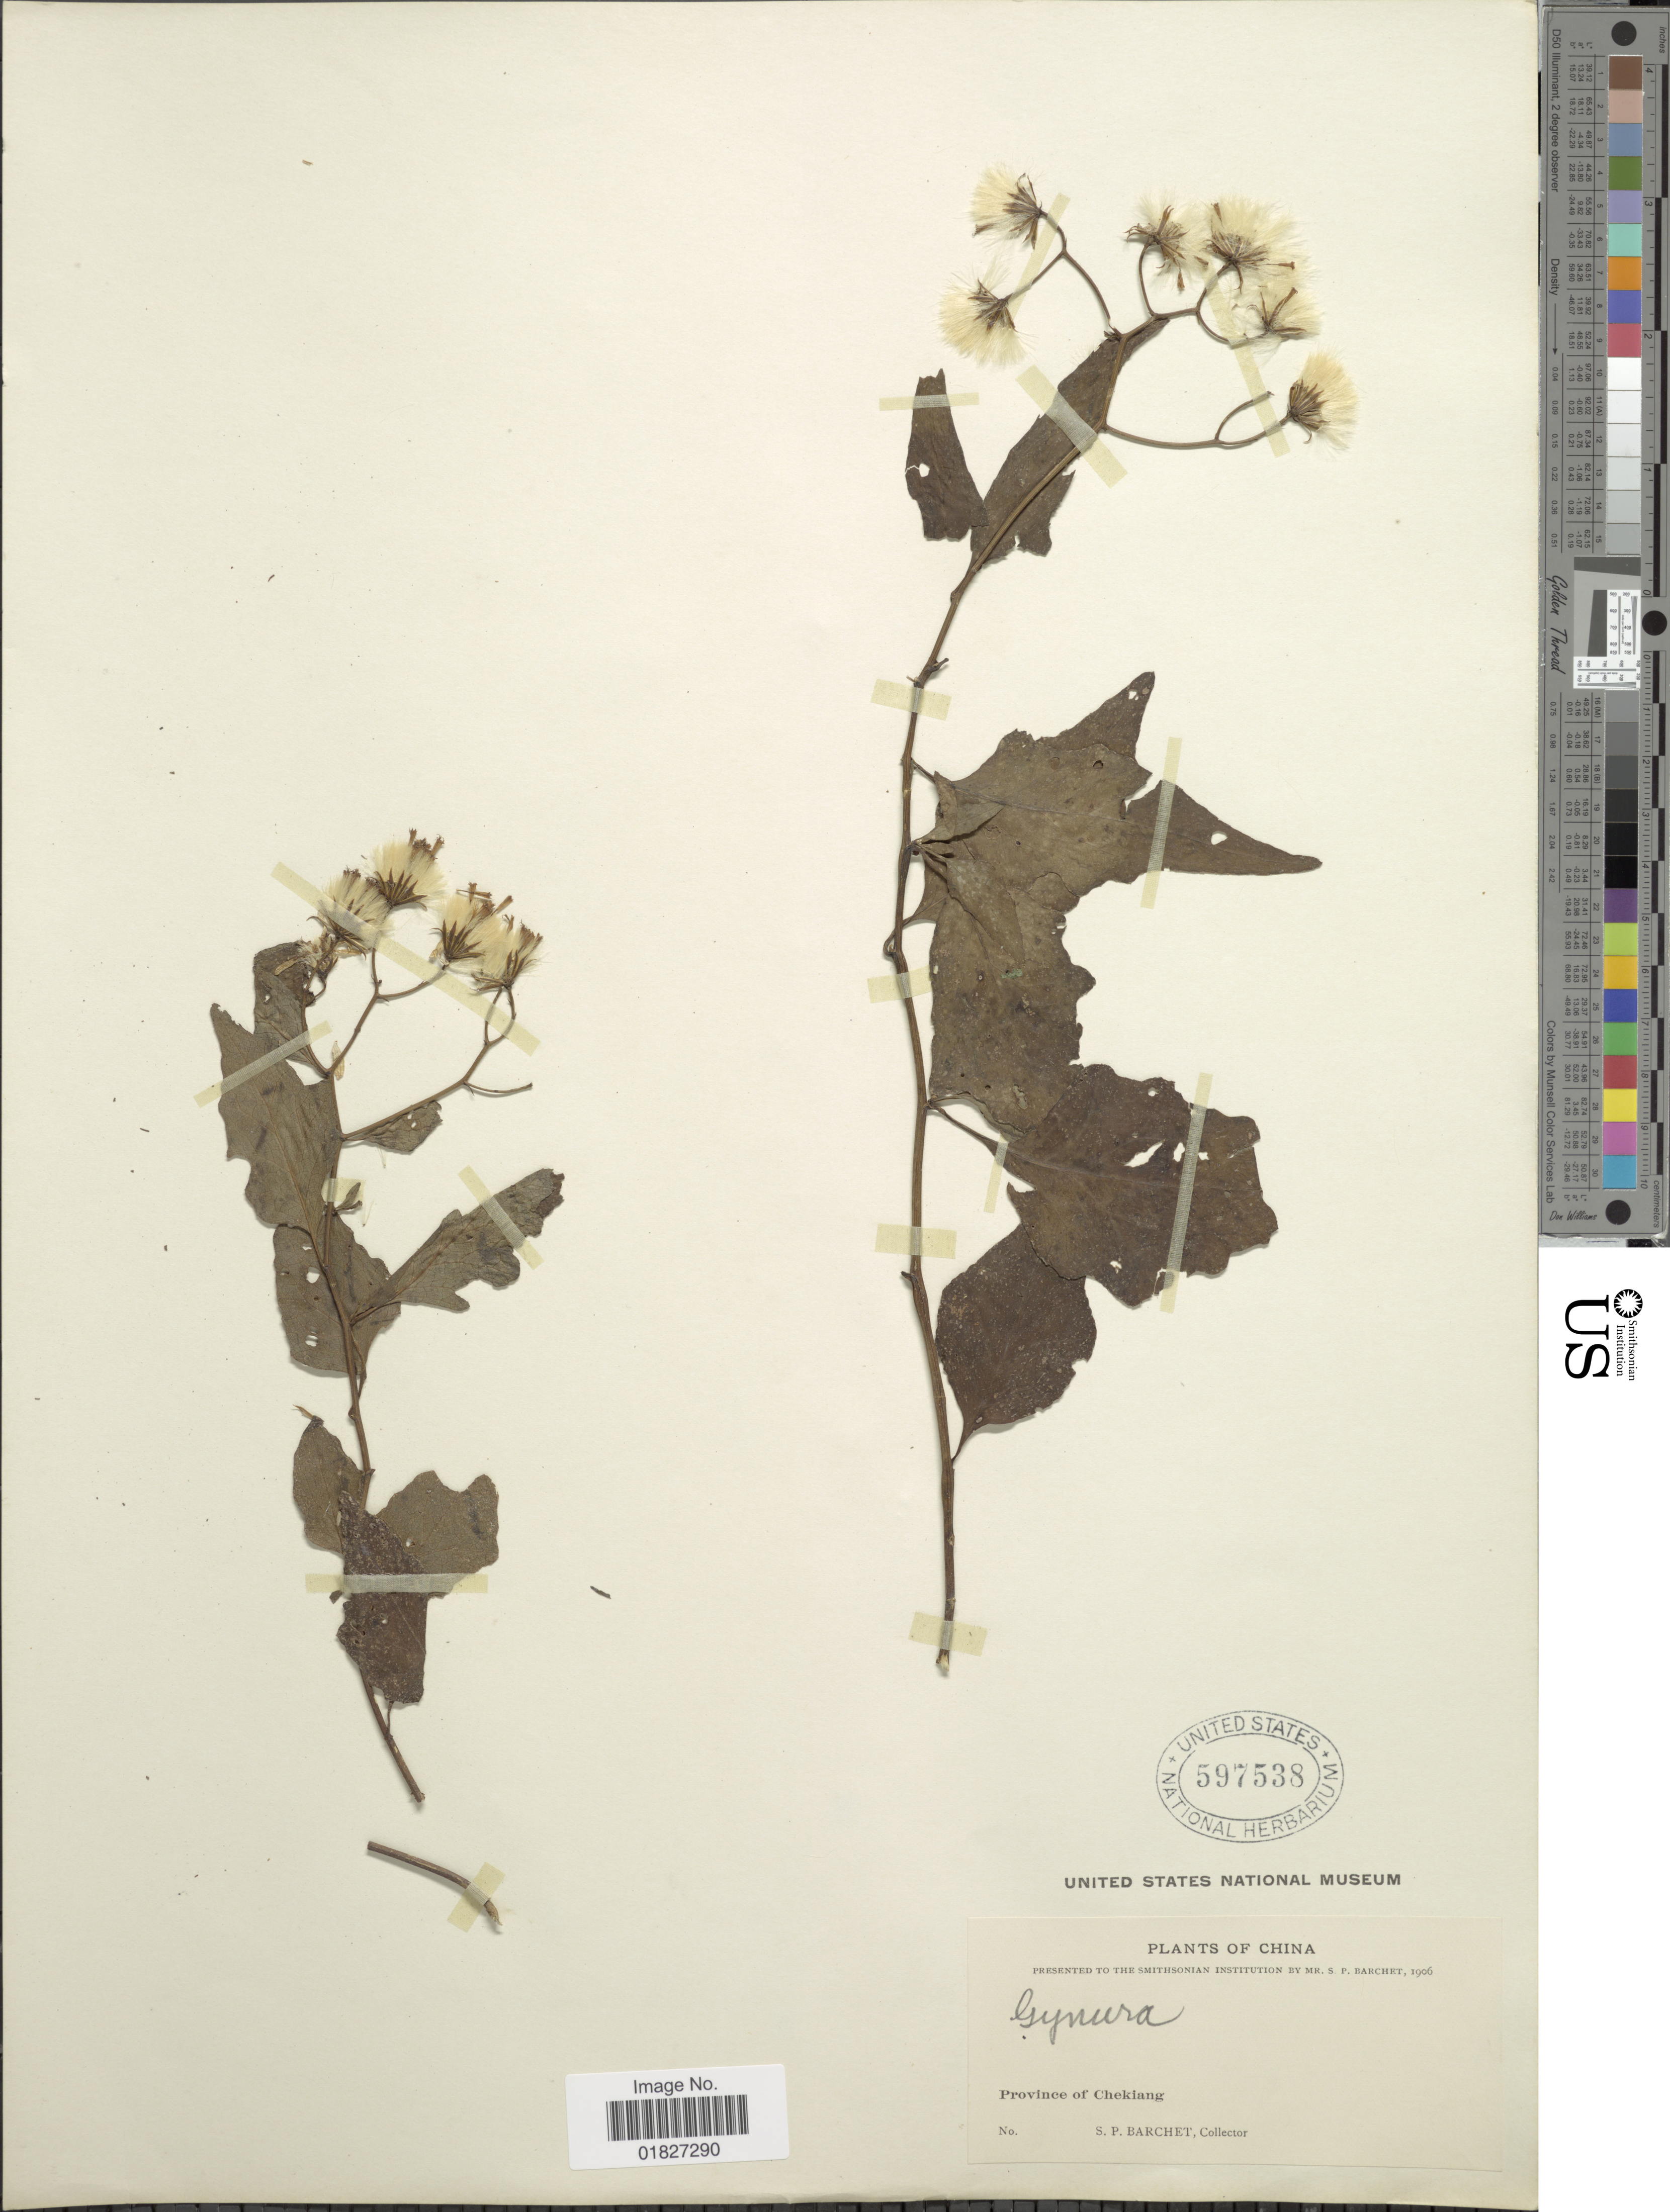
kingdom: Plantae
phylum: Tracheophyta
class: Magnoliopsida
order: Asterales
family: Asteraceae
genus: Gynura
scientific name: Gynura sp.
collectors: S. P. Barchet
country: China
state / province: Zhejiang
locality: Province of Chekiang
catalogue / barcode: US 597538